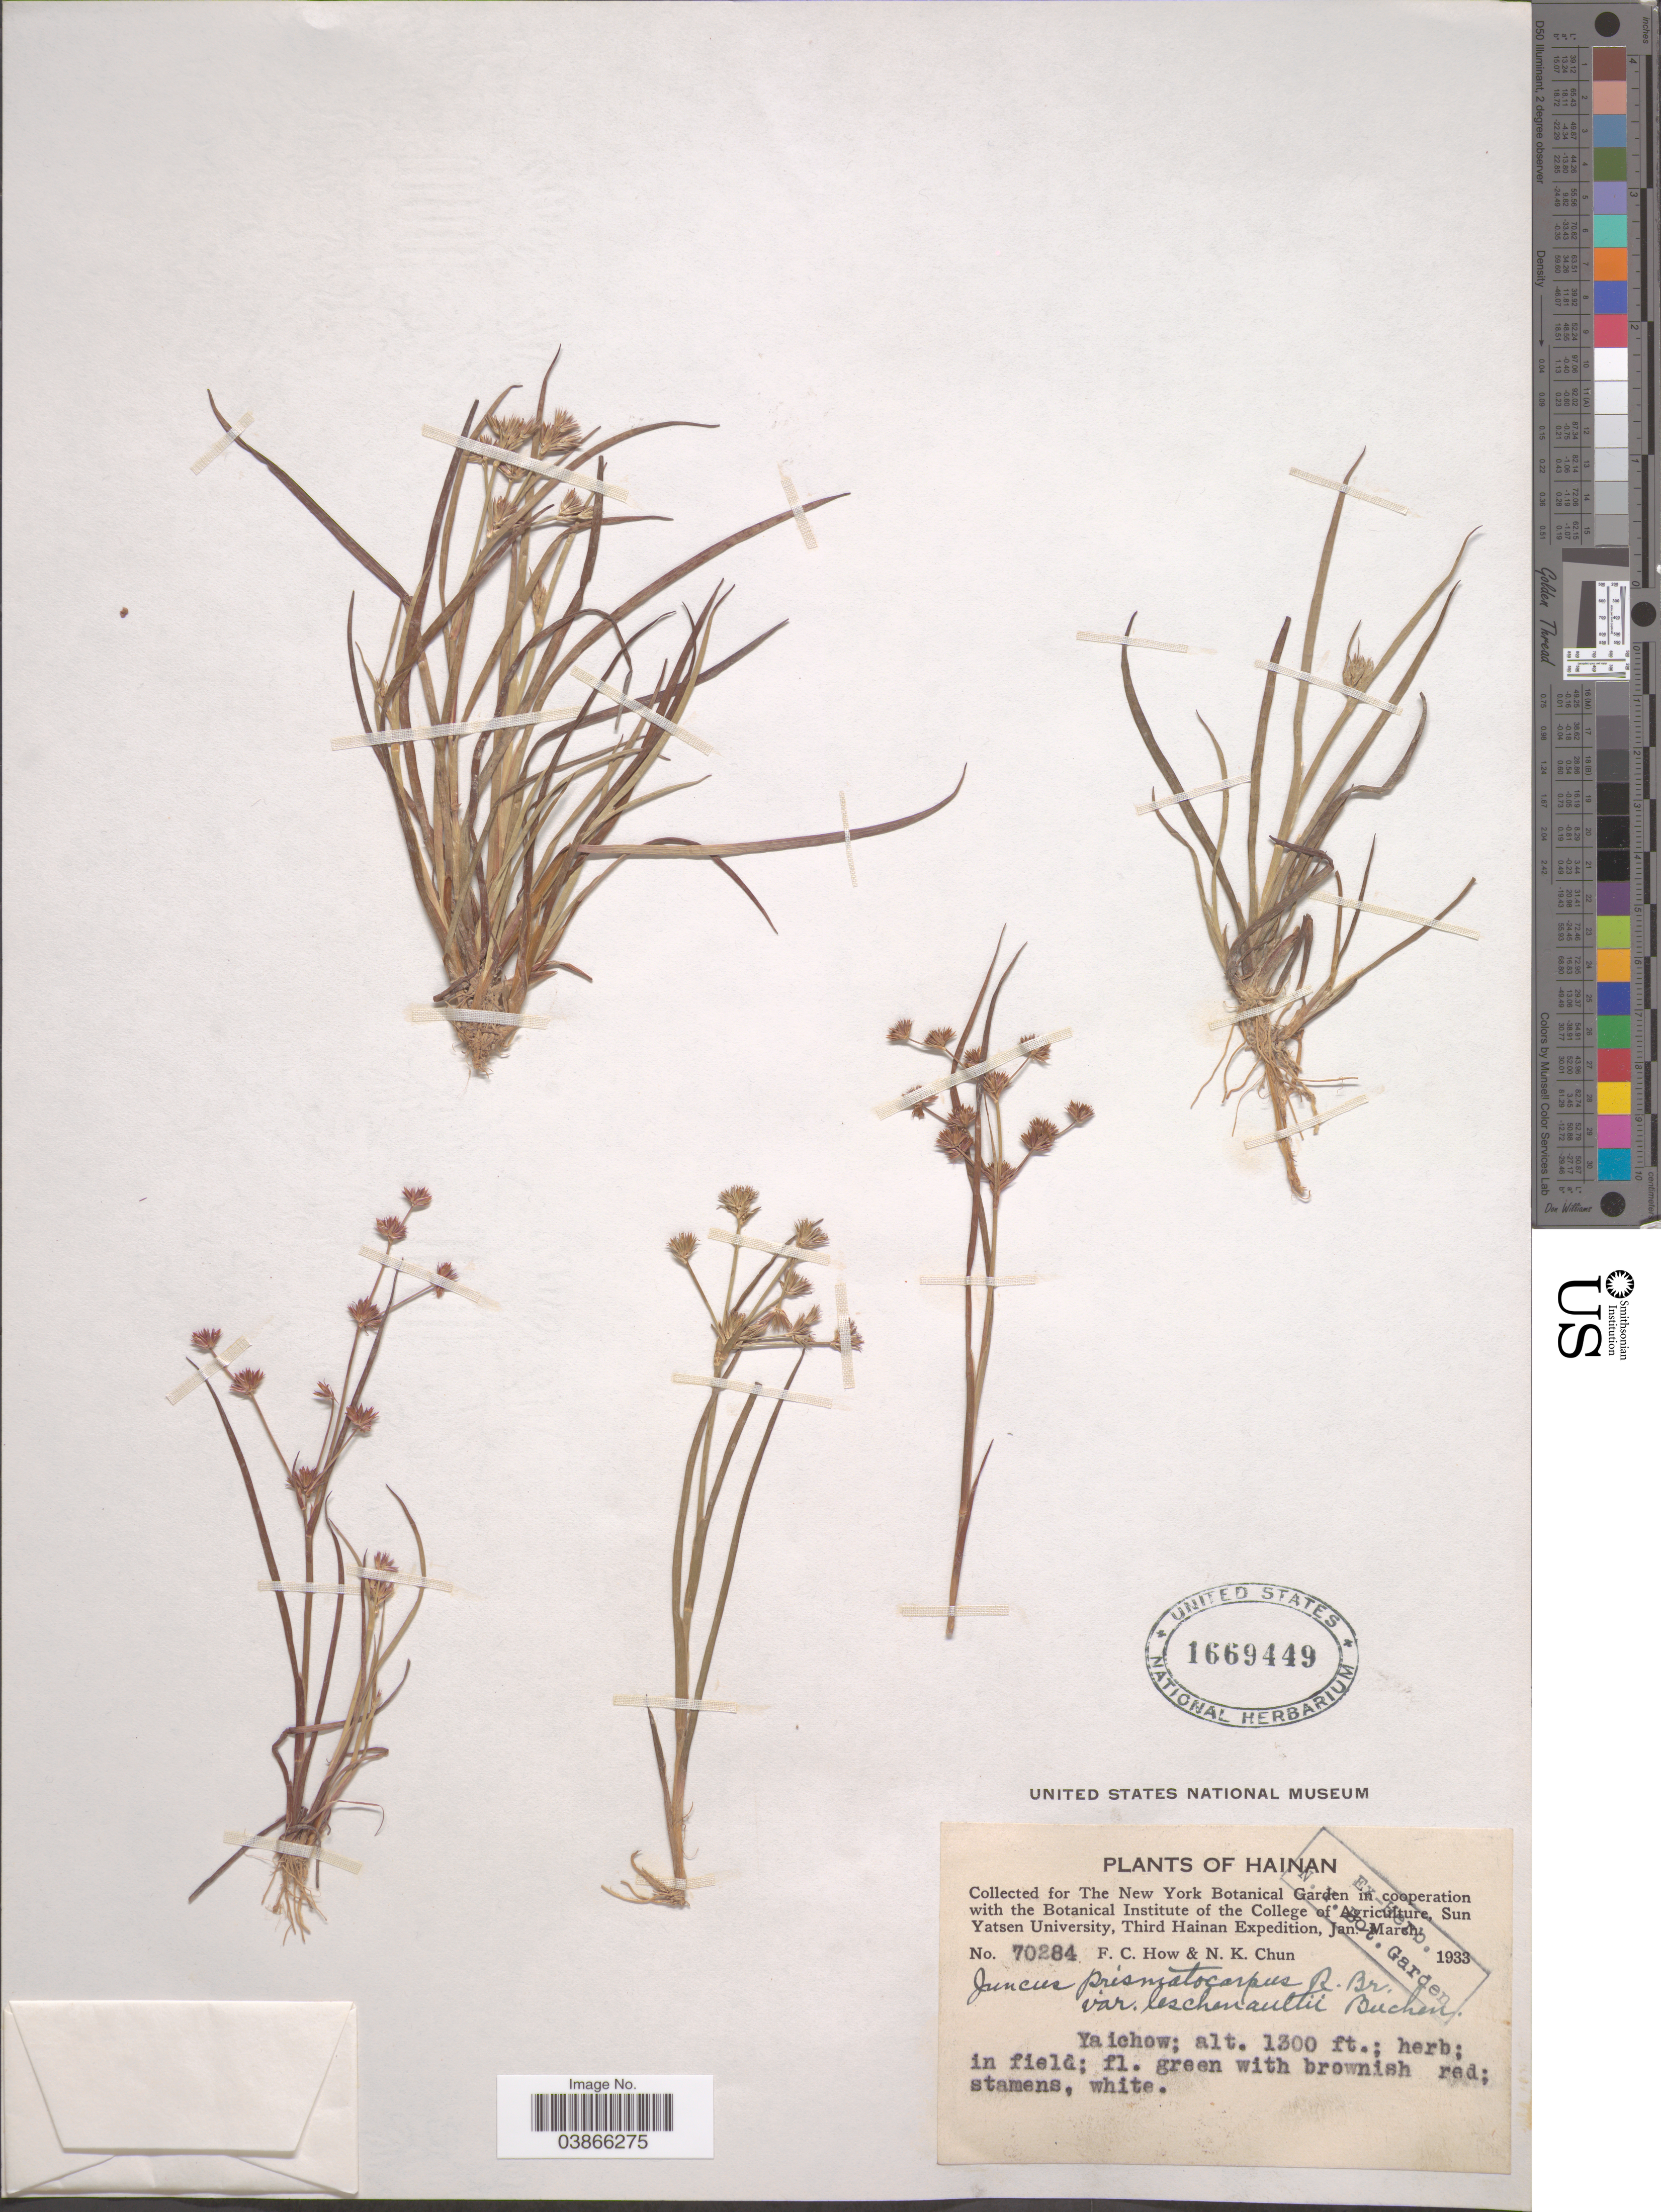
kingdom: Plantae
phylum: Tracheophyta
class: Liliopsida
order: Poales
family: Juncaceae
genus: Juncus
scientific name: Juncus leschenaultii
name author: J. Gay ex Laharpe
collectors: F. C. How & N. K. Chun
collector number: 70284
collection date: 1933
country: China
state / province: Hainan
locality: Yaichow.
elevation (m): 396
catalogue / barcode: US 1669449